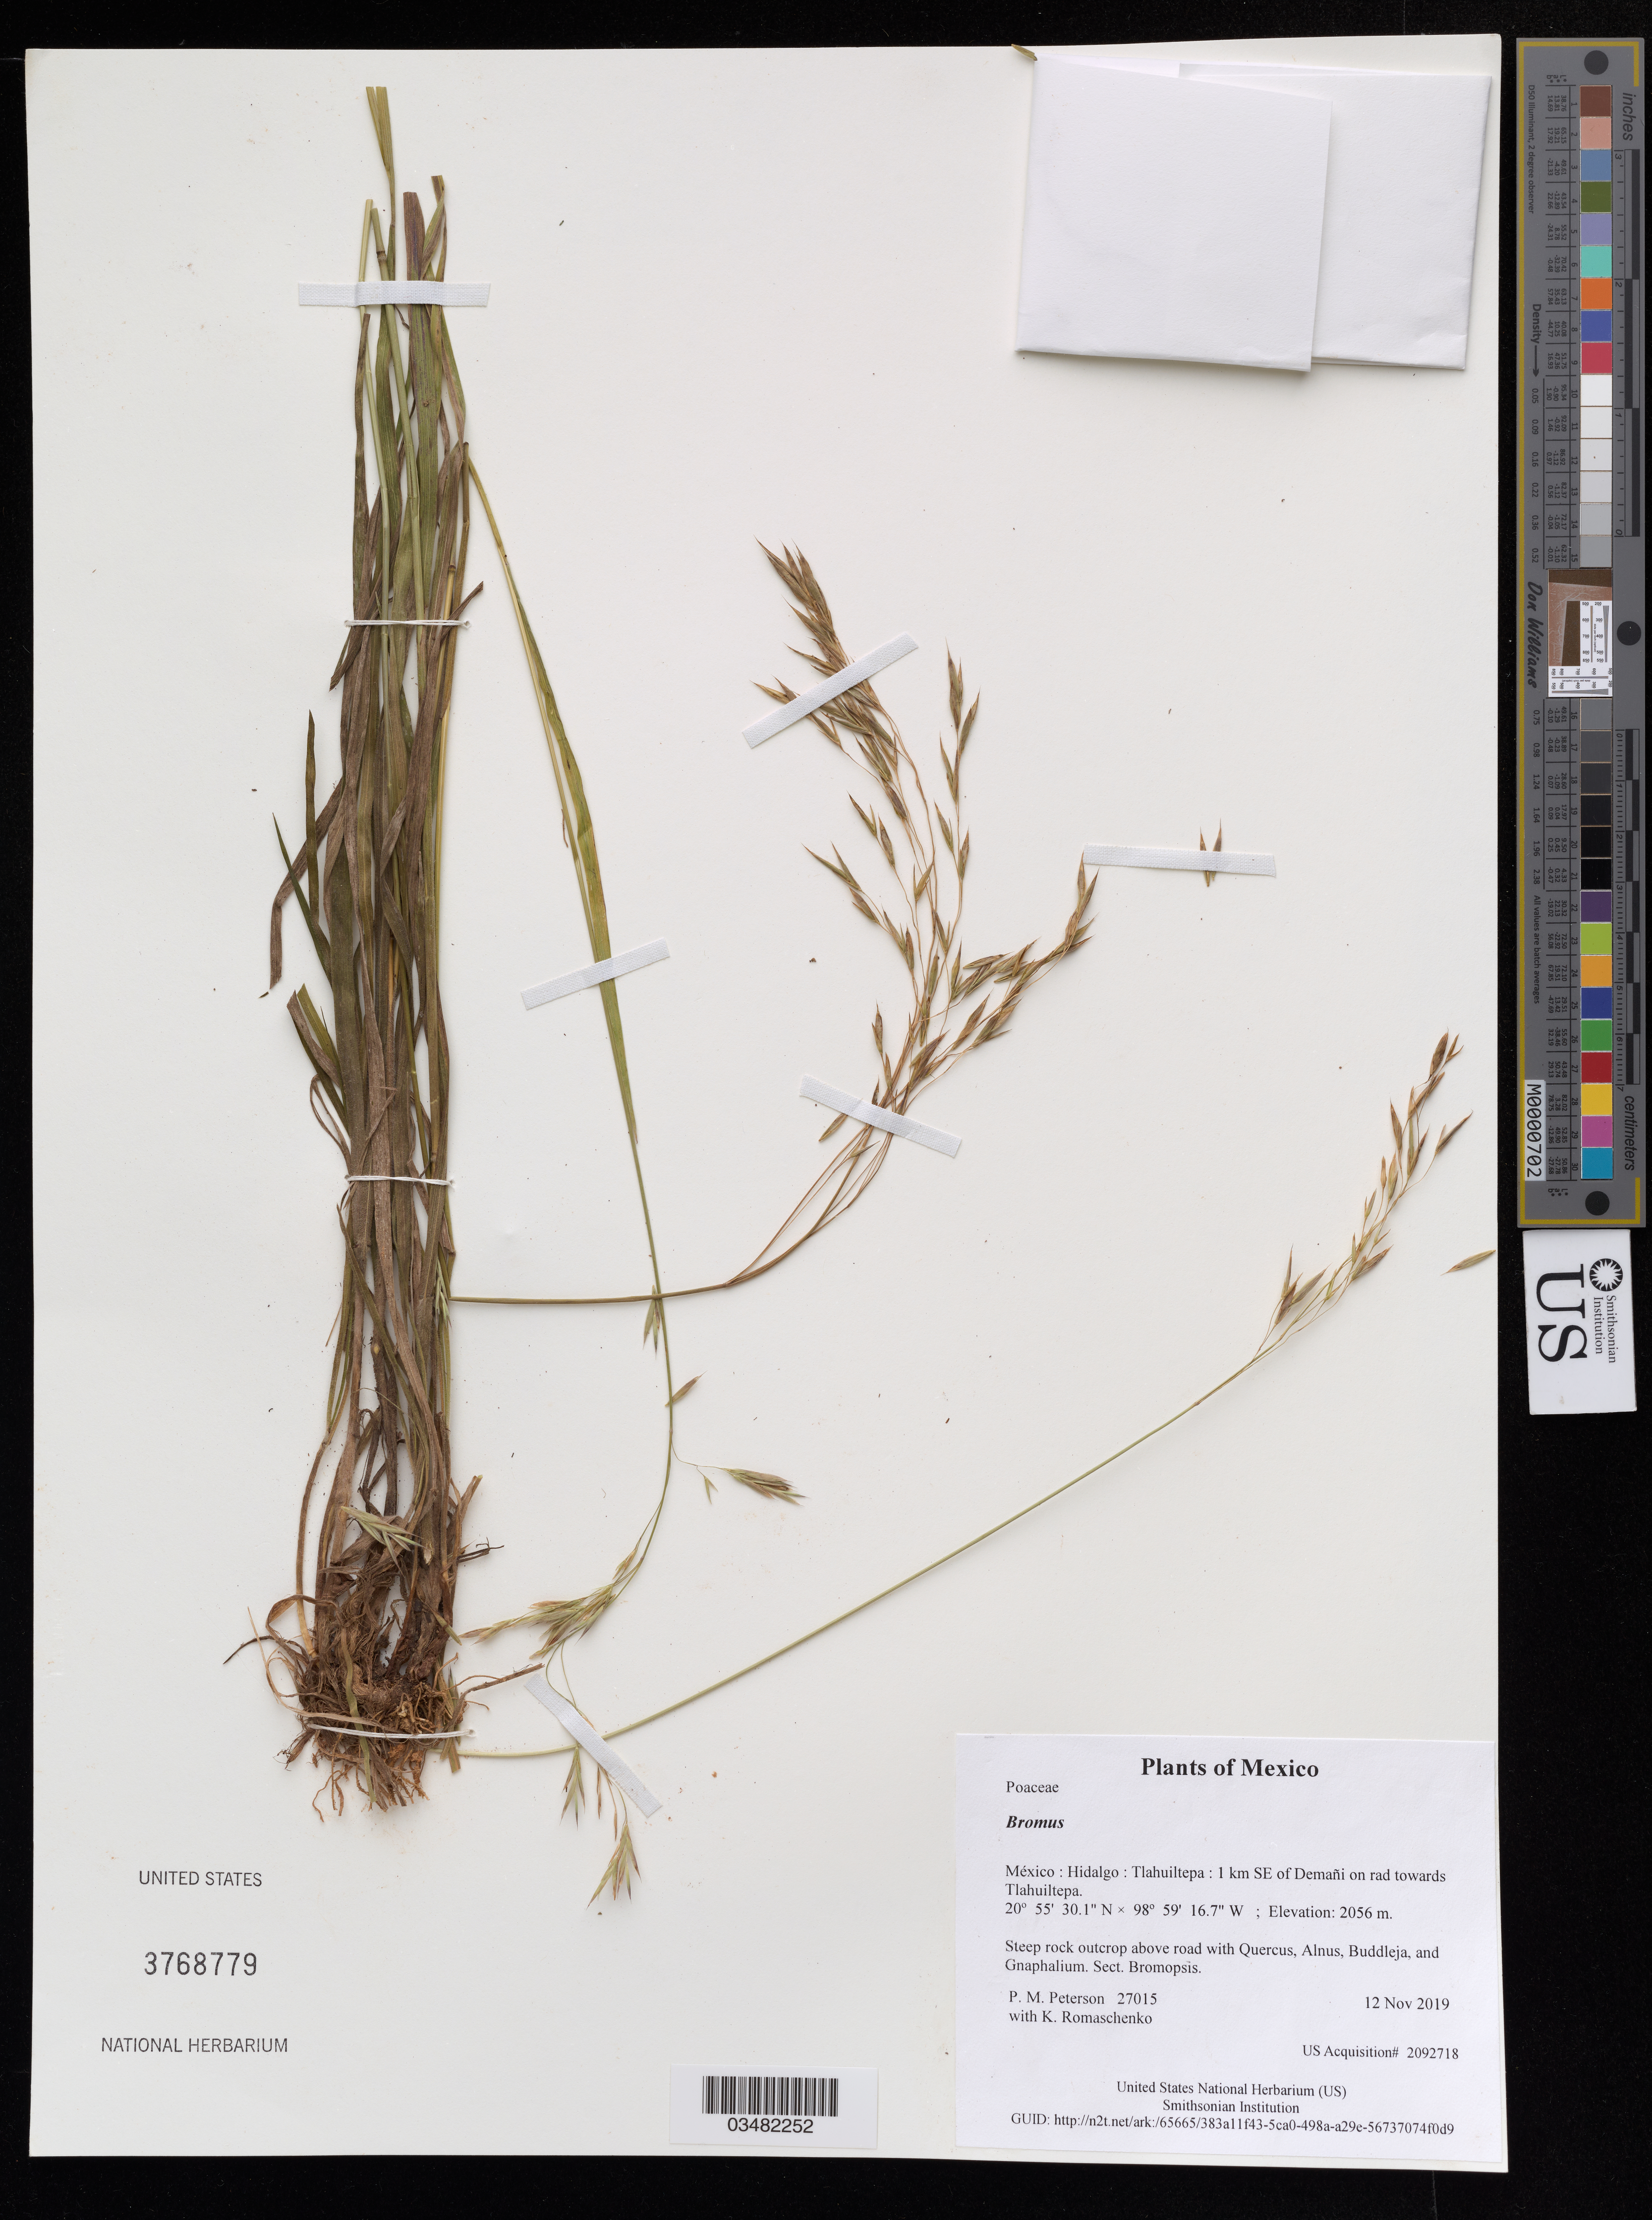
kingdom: Plantae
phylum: Tracheophyta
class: Liliopsida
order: Poales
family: Poaceae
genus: Bromus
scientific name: Bromus sp.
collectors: P. M. Peterson & K. Romaschenko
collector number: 27015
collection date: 2019-11-12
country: México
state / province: Hidalgo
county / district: Tlahuiltepa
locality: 1 km SE of Demañi on rad towards Tlahuiltepa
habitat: Steep rock outcrop above road with Quercus, Alnus, Buddleja, and Gnaphalium.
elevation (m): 2056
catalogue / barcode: US 3768779